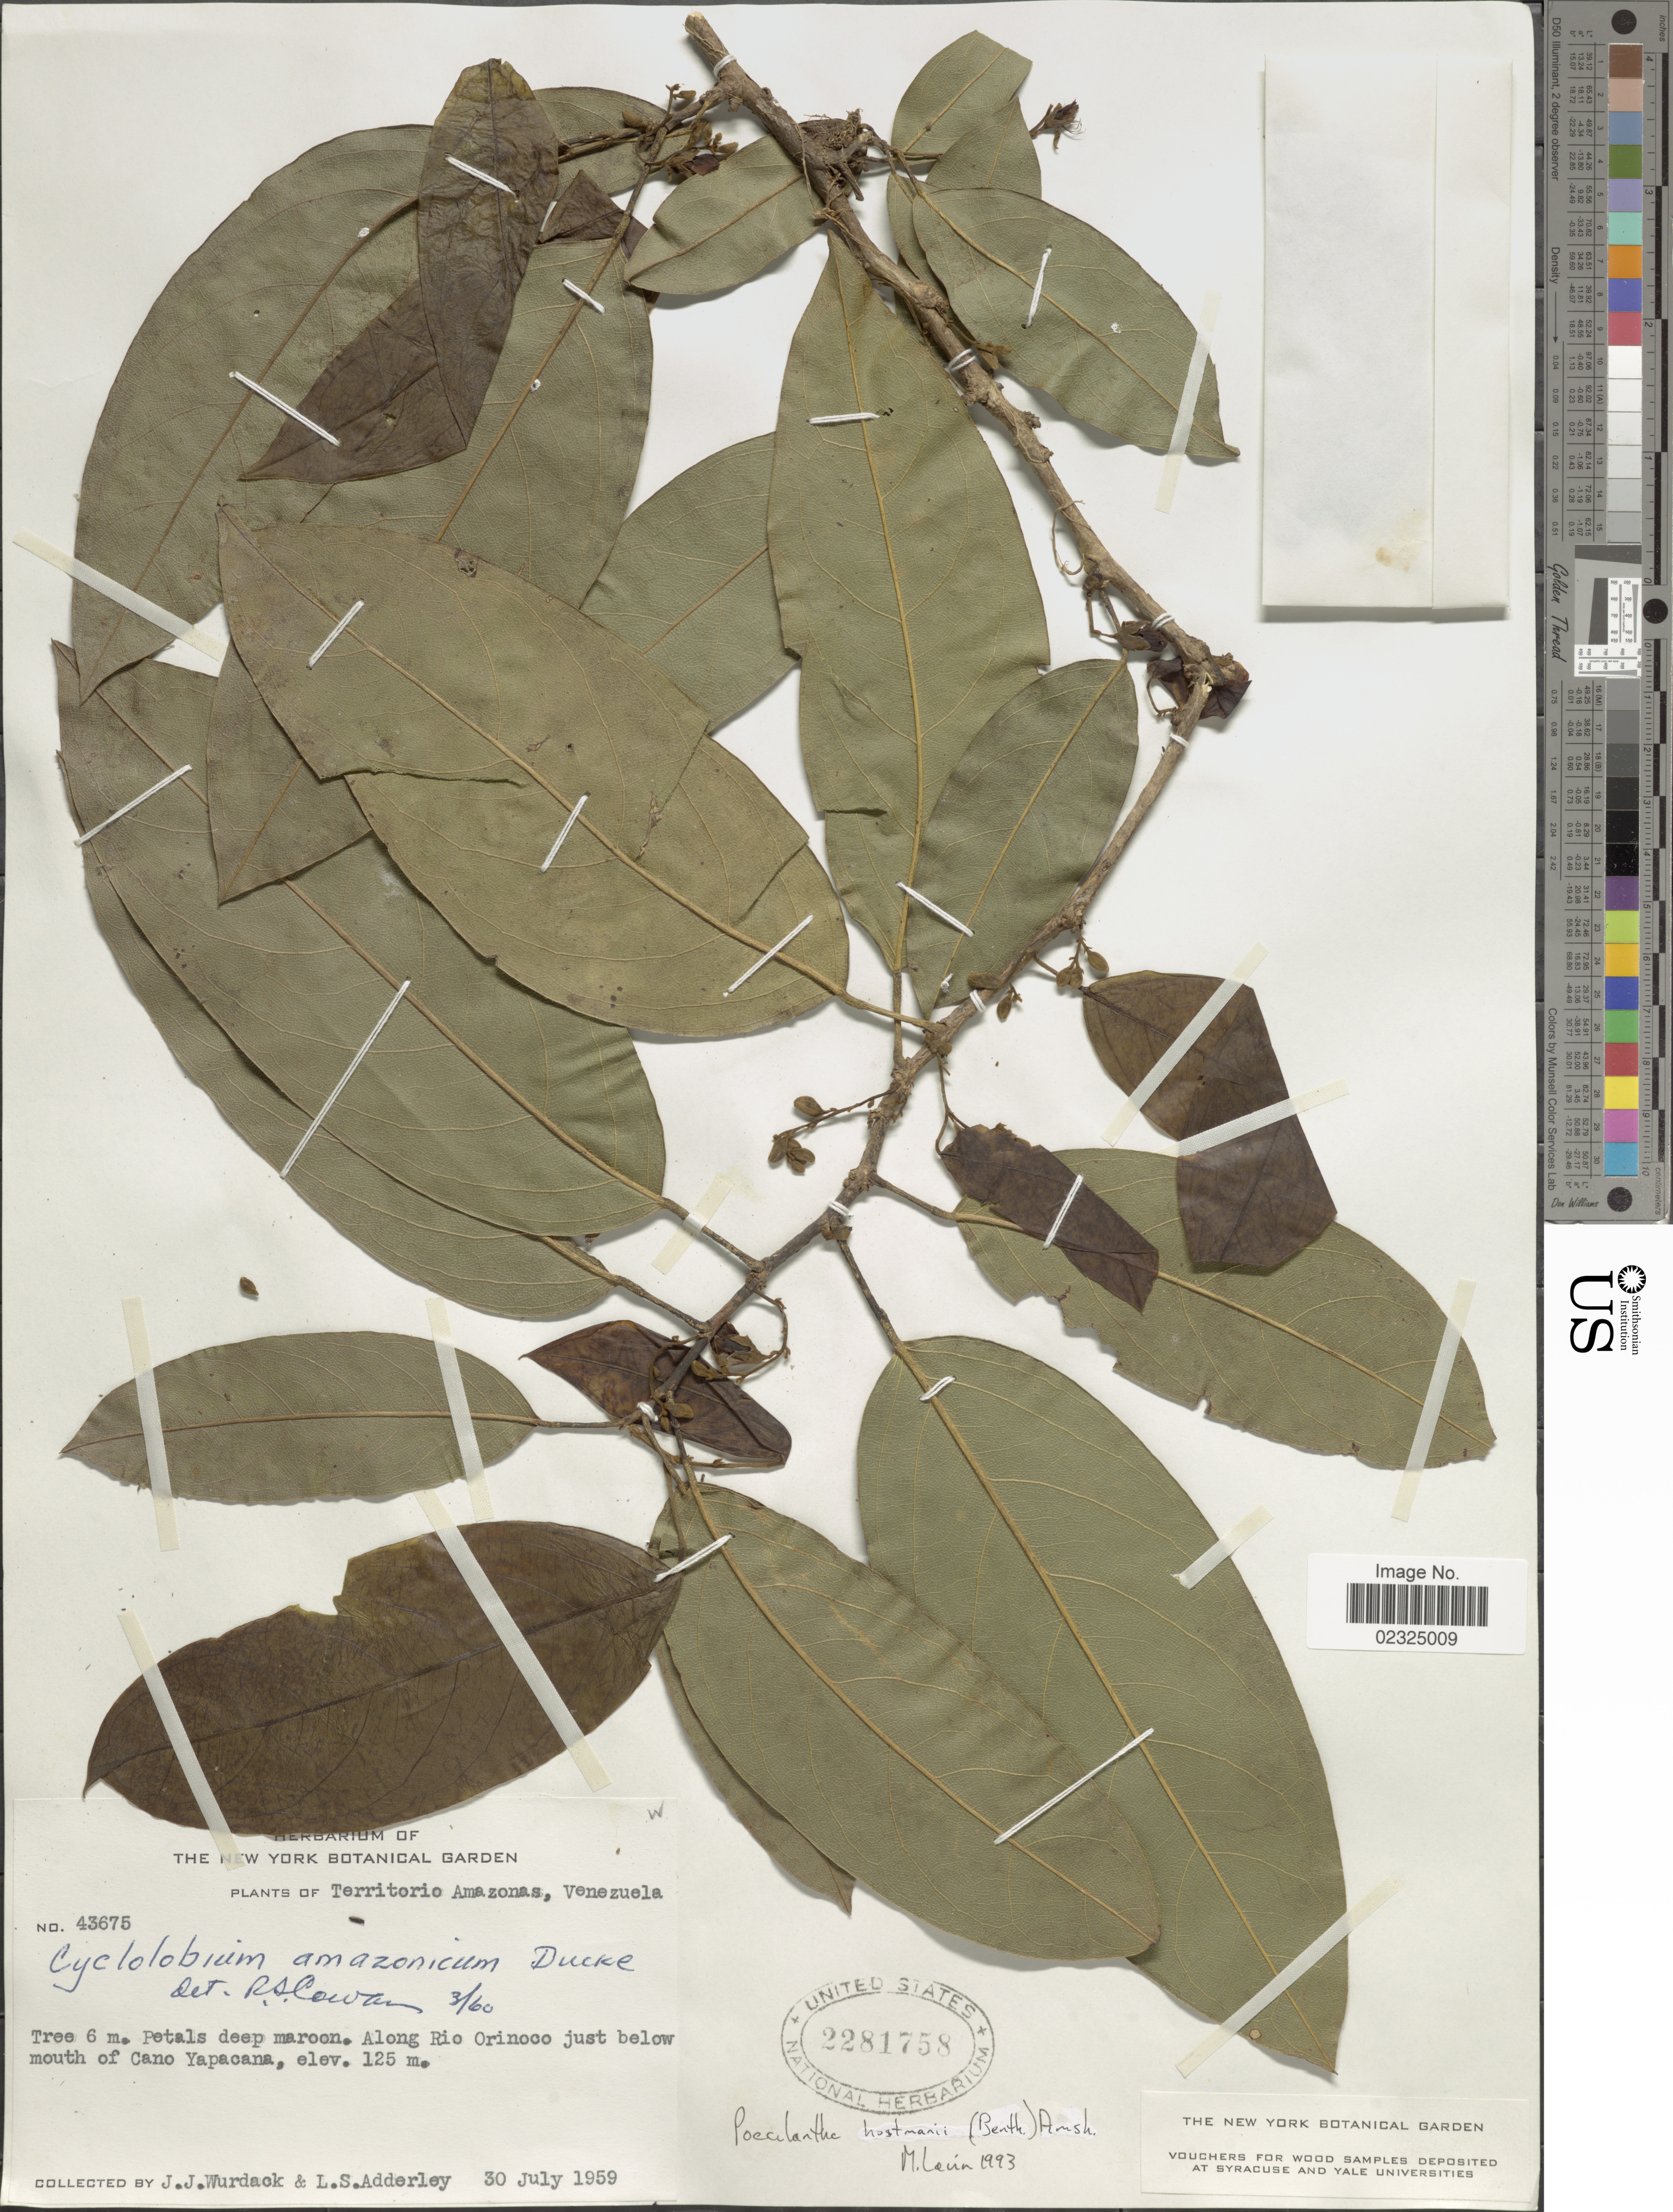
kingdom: Plantae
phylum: Tracheophyta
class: Magnoliopsida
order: Fabales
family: Fabaceae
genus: Limadendron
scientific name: Limadendron hostmannii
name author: (Benth.) Meireles & A.M.G. Azevedo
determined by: U.S. National Herbarium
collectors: J. J. Wurdack & L. S. Adderley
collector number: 43675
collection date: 1959-07-30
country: Venezuela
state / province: Amazonas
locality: Along Rio Orinoco just below mouth of Cano Yapacana.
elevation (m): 125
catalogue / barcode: US 2281758